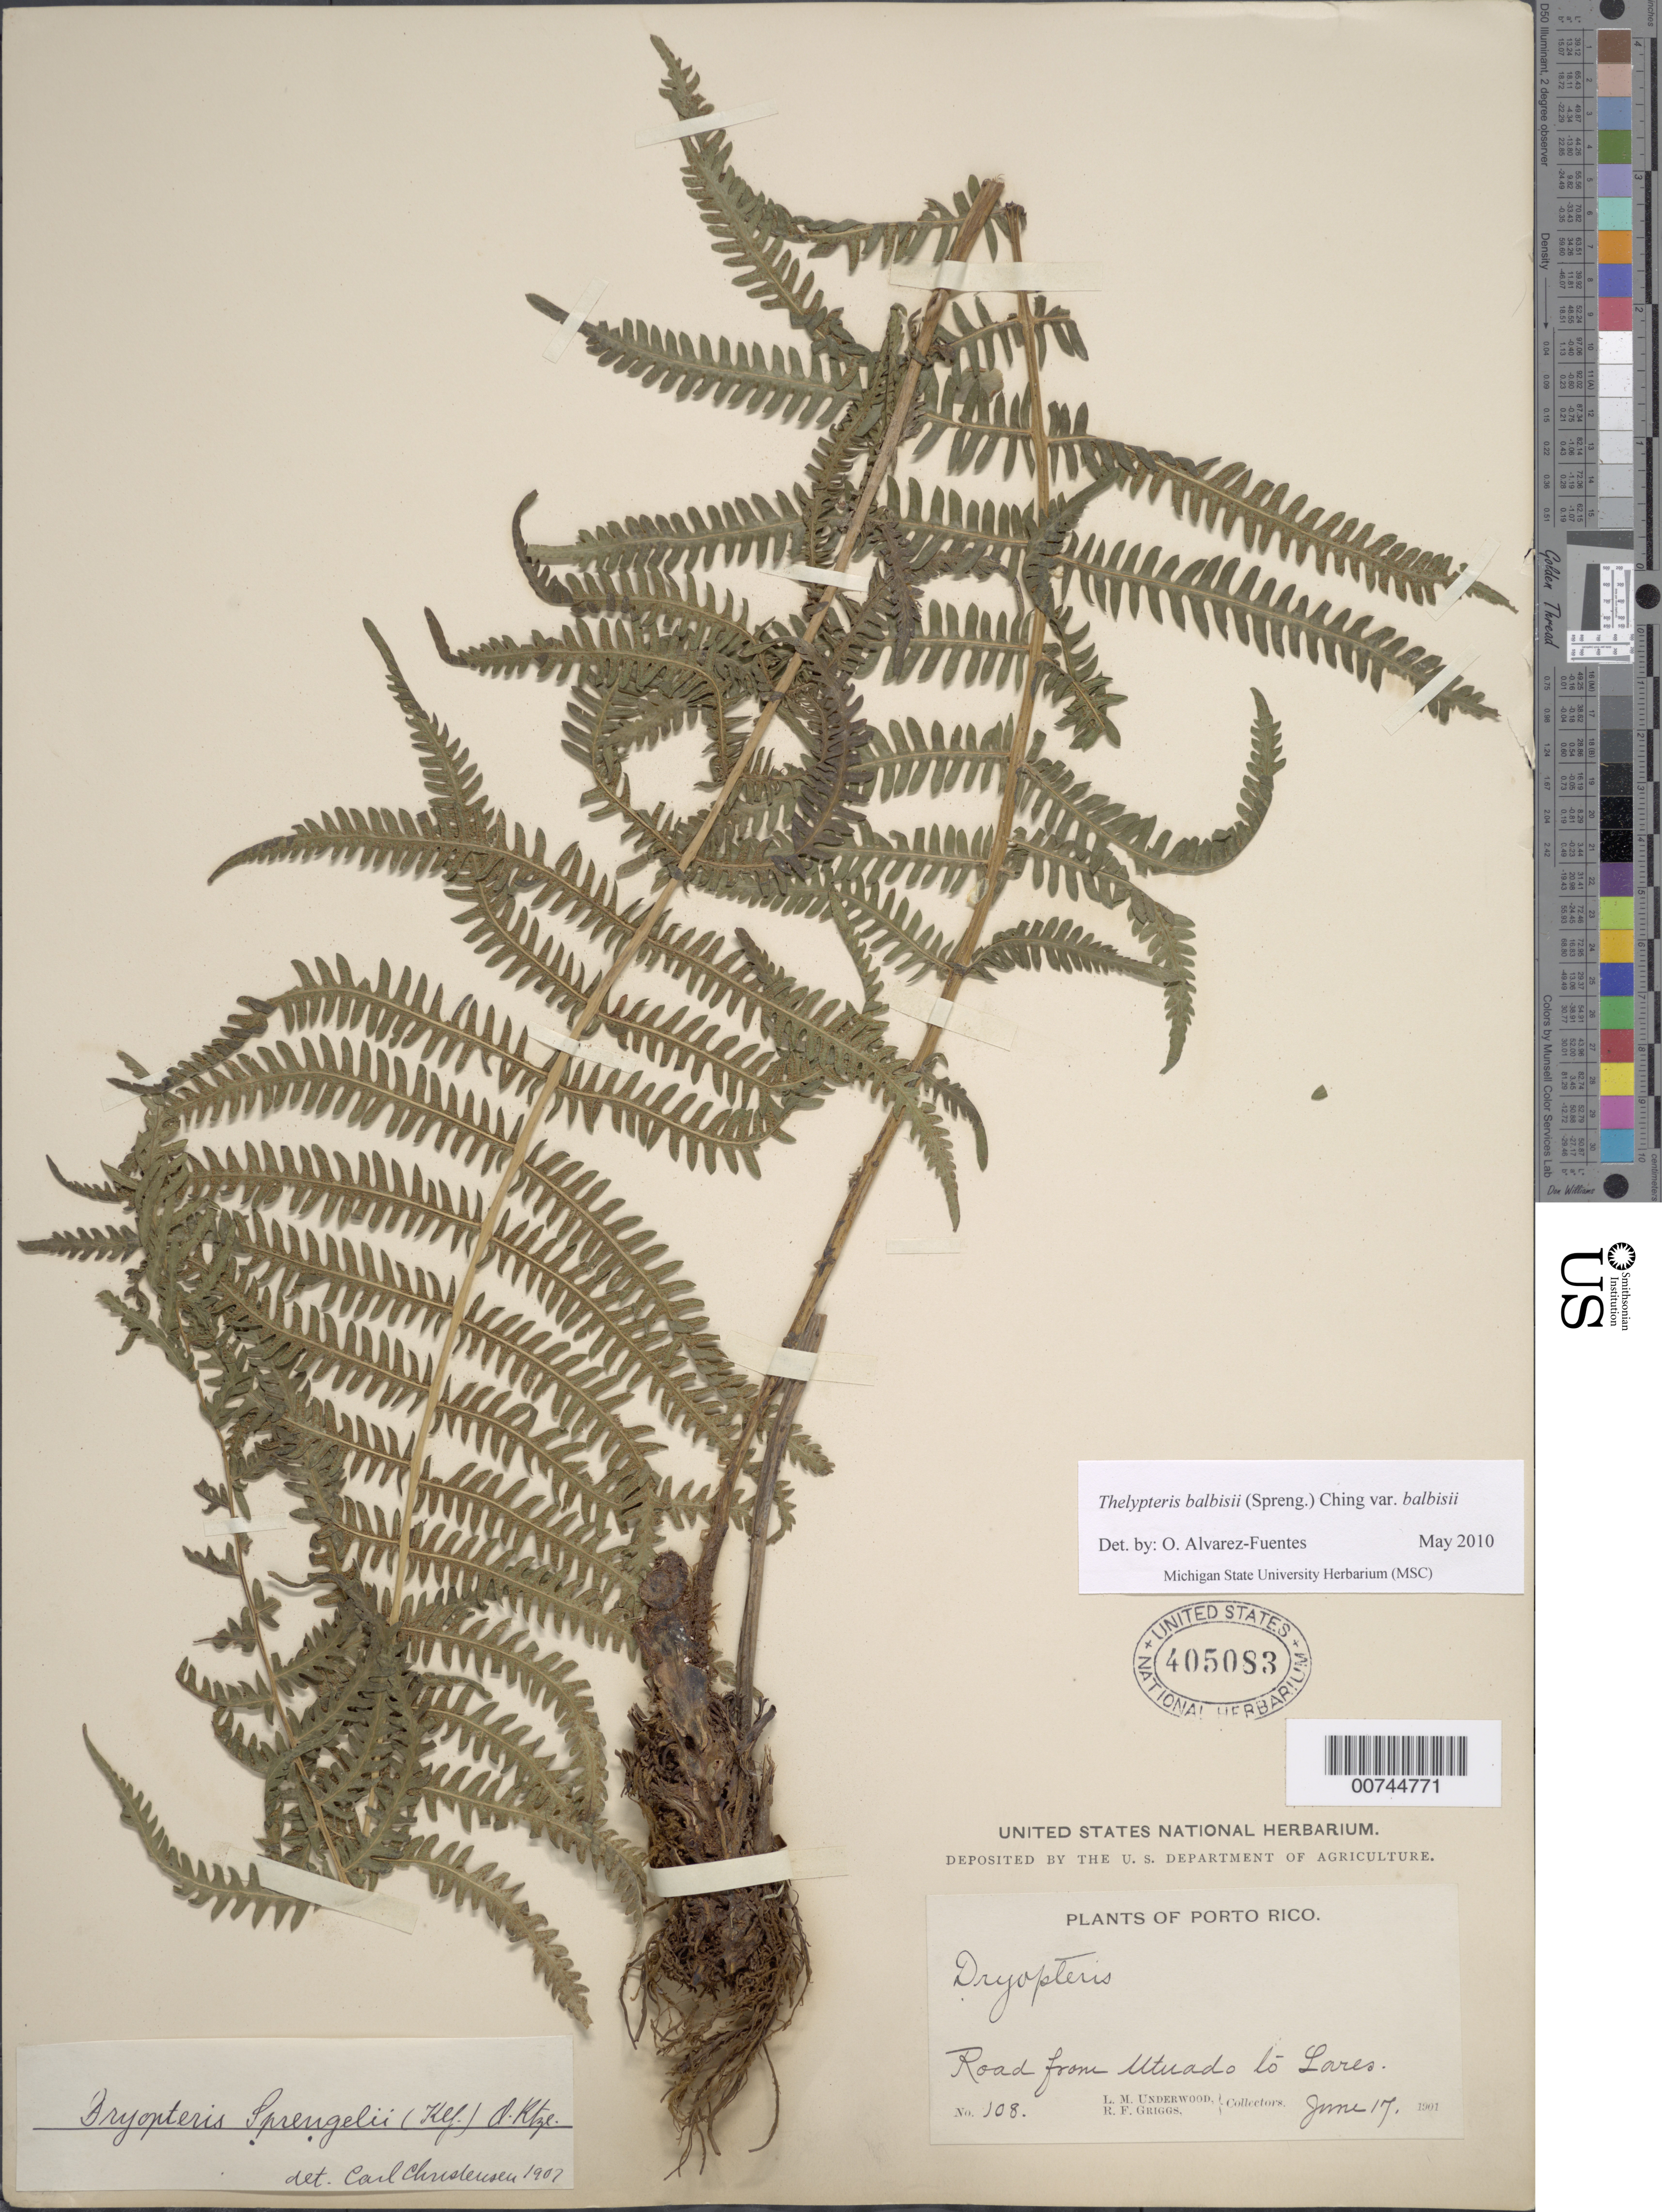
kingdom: Plantae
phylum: Tracheophyta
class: Polypodiopsida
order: Polypodiales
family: Thelypteridaceae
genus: Amauropelta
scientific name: Amauropelta balbisii (Spreng.) comb. nov., ined. 2015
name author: (Spreng.)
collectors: L. M. Underwood & R. F. Griggs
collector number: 108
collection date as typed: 17 Jun 1901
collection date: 1901-06-17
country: Puerto Rico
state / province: Utuado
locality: Road from Utuado to Lares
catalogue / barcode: US 405083